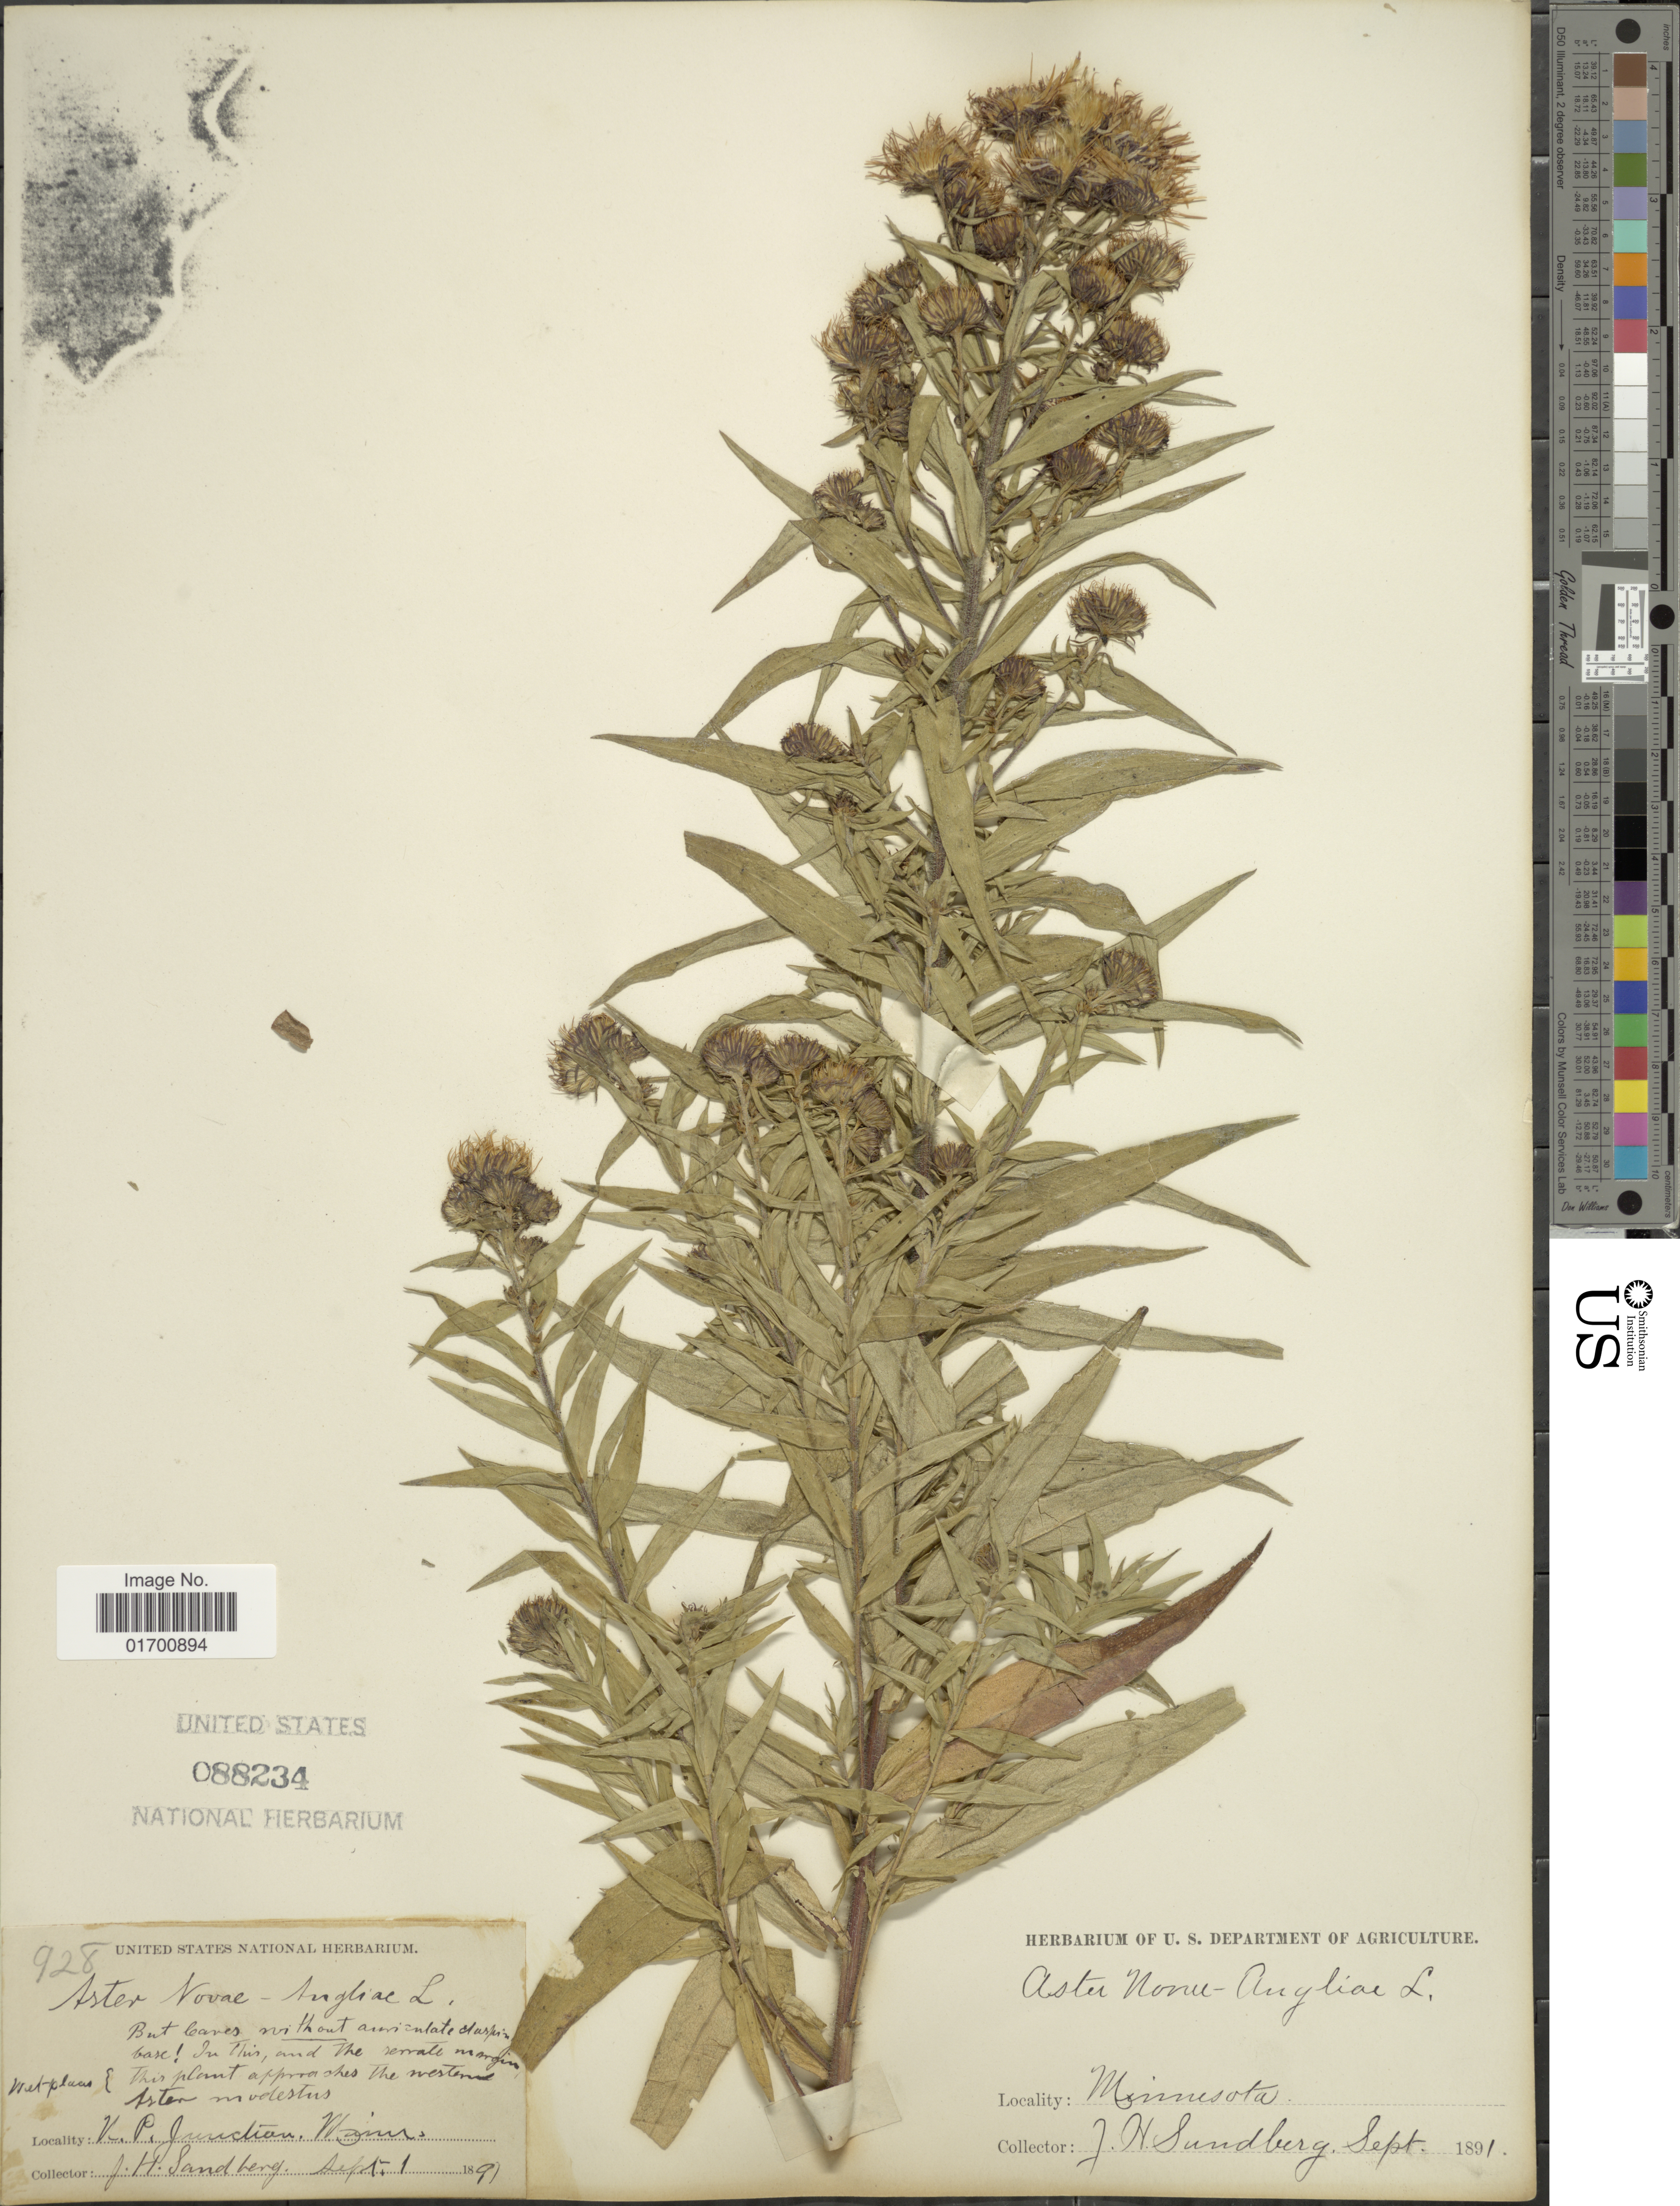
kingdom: Plantae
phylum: Tracheophyta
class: Magnoliopsida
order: Asterales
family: Asteraceae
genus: Symphyotrichum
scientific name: Symphyotrichum novae-angliae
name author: (L.) G.L. Nesom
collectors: J. H. Sandberg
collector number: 928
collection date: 1891-09-01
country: United States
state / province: Minnesota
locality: N.P. Junction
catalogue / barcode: US 88234